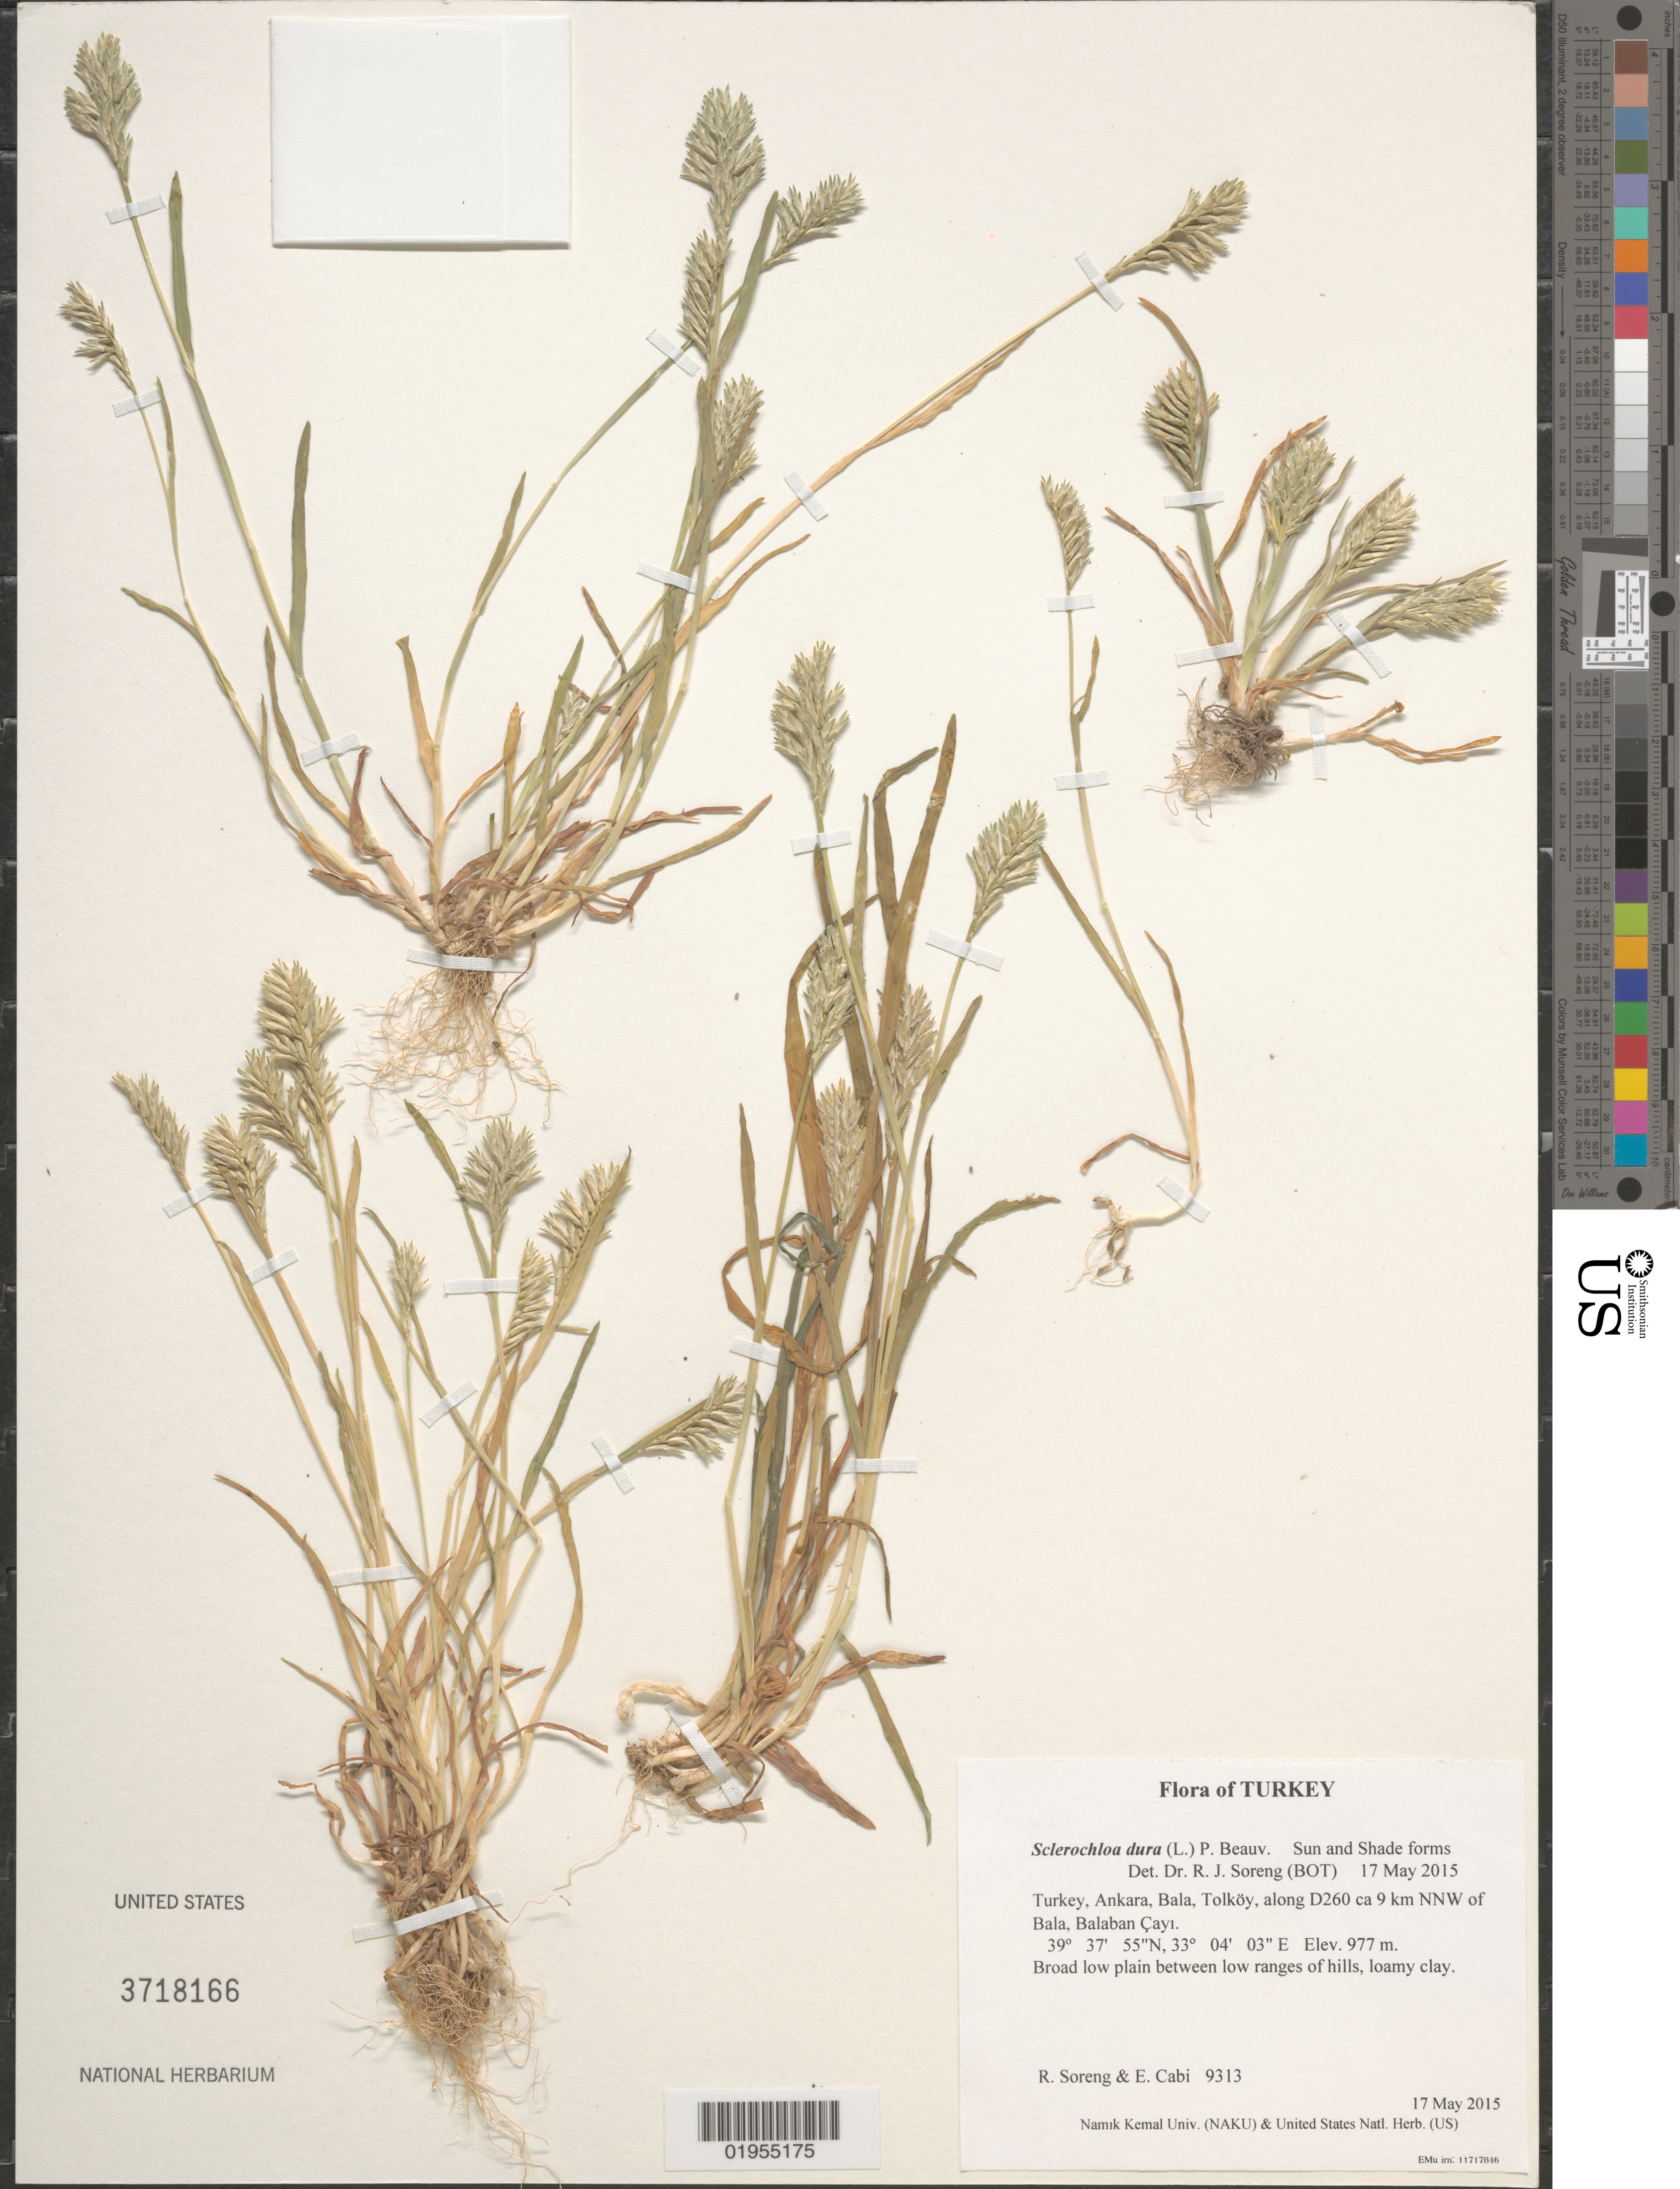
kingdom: Plantae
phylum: Tracheophyta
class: Liliopsida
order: Poales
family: Poaceae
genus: Sclerochloa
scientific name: Sclerochloa dura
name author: (L.) P. Beauv.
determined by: Soreng, Robert J., Research Associate (BOT), Smithsonian Institution - National Museum of Natural History (UNITED STATES)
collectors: R. J. Soreng & E. Cabi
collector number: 9313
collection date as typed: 2015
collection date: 2015-05-17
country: Turkey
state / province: Ankara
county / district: Bala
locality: Tokoy, along D260 ca 9 km NNW of Bala, Balaban Cayi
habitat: Broad low plain between low ranges of hills, loamy clay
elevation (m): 977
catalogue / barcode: US 3718166